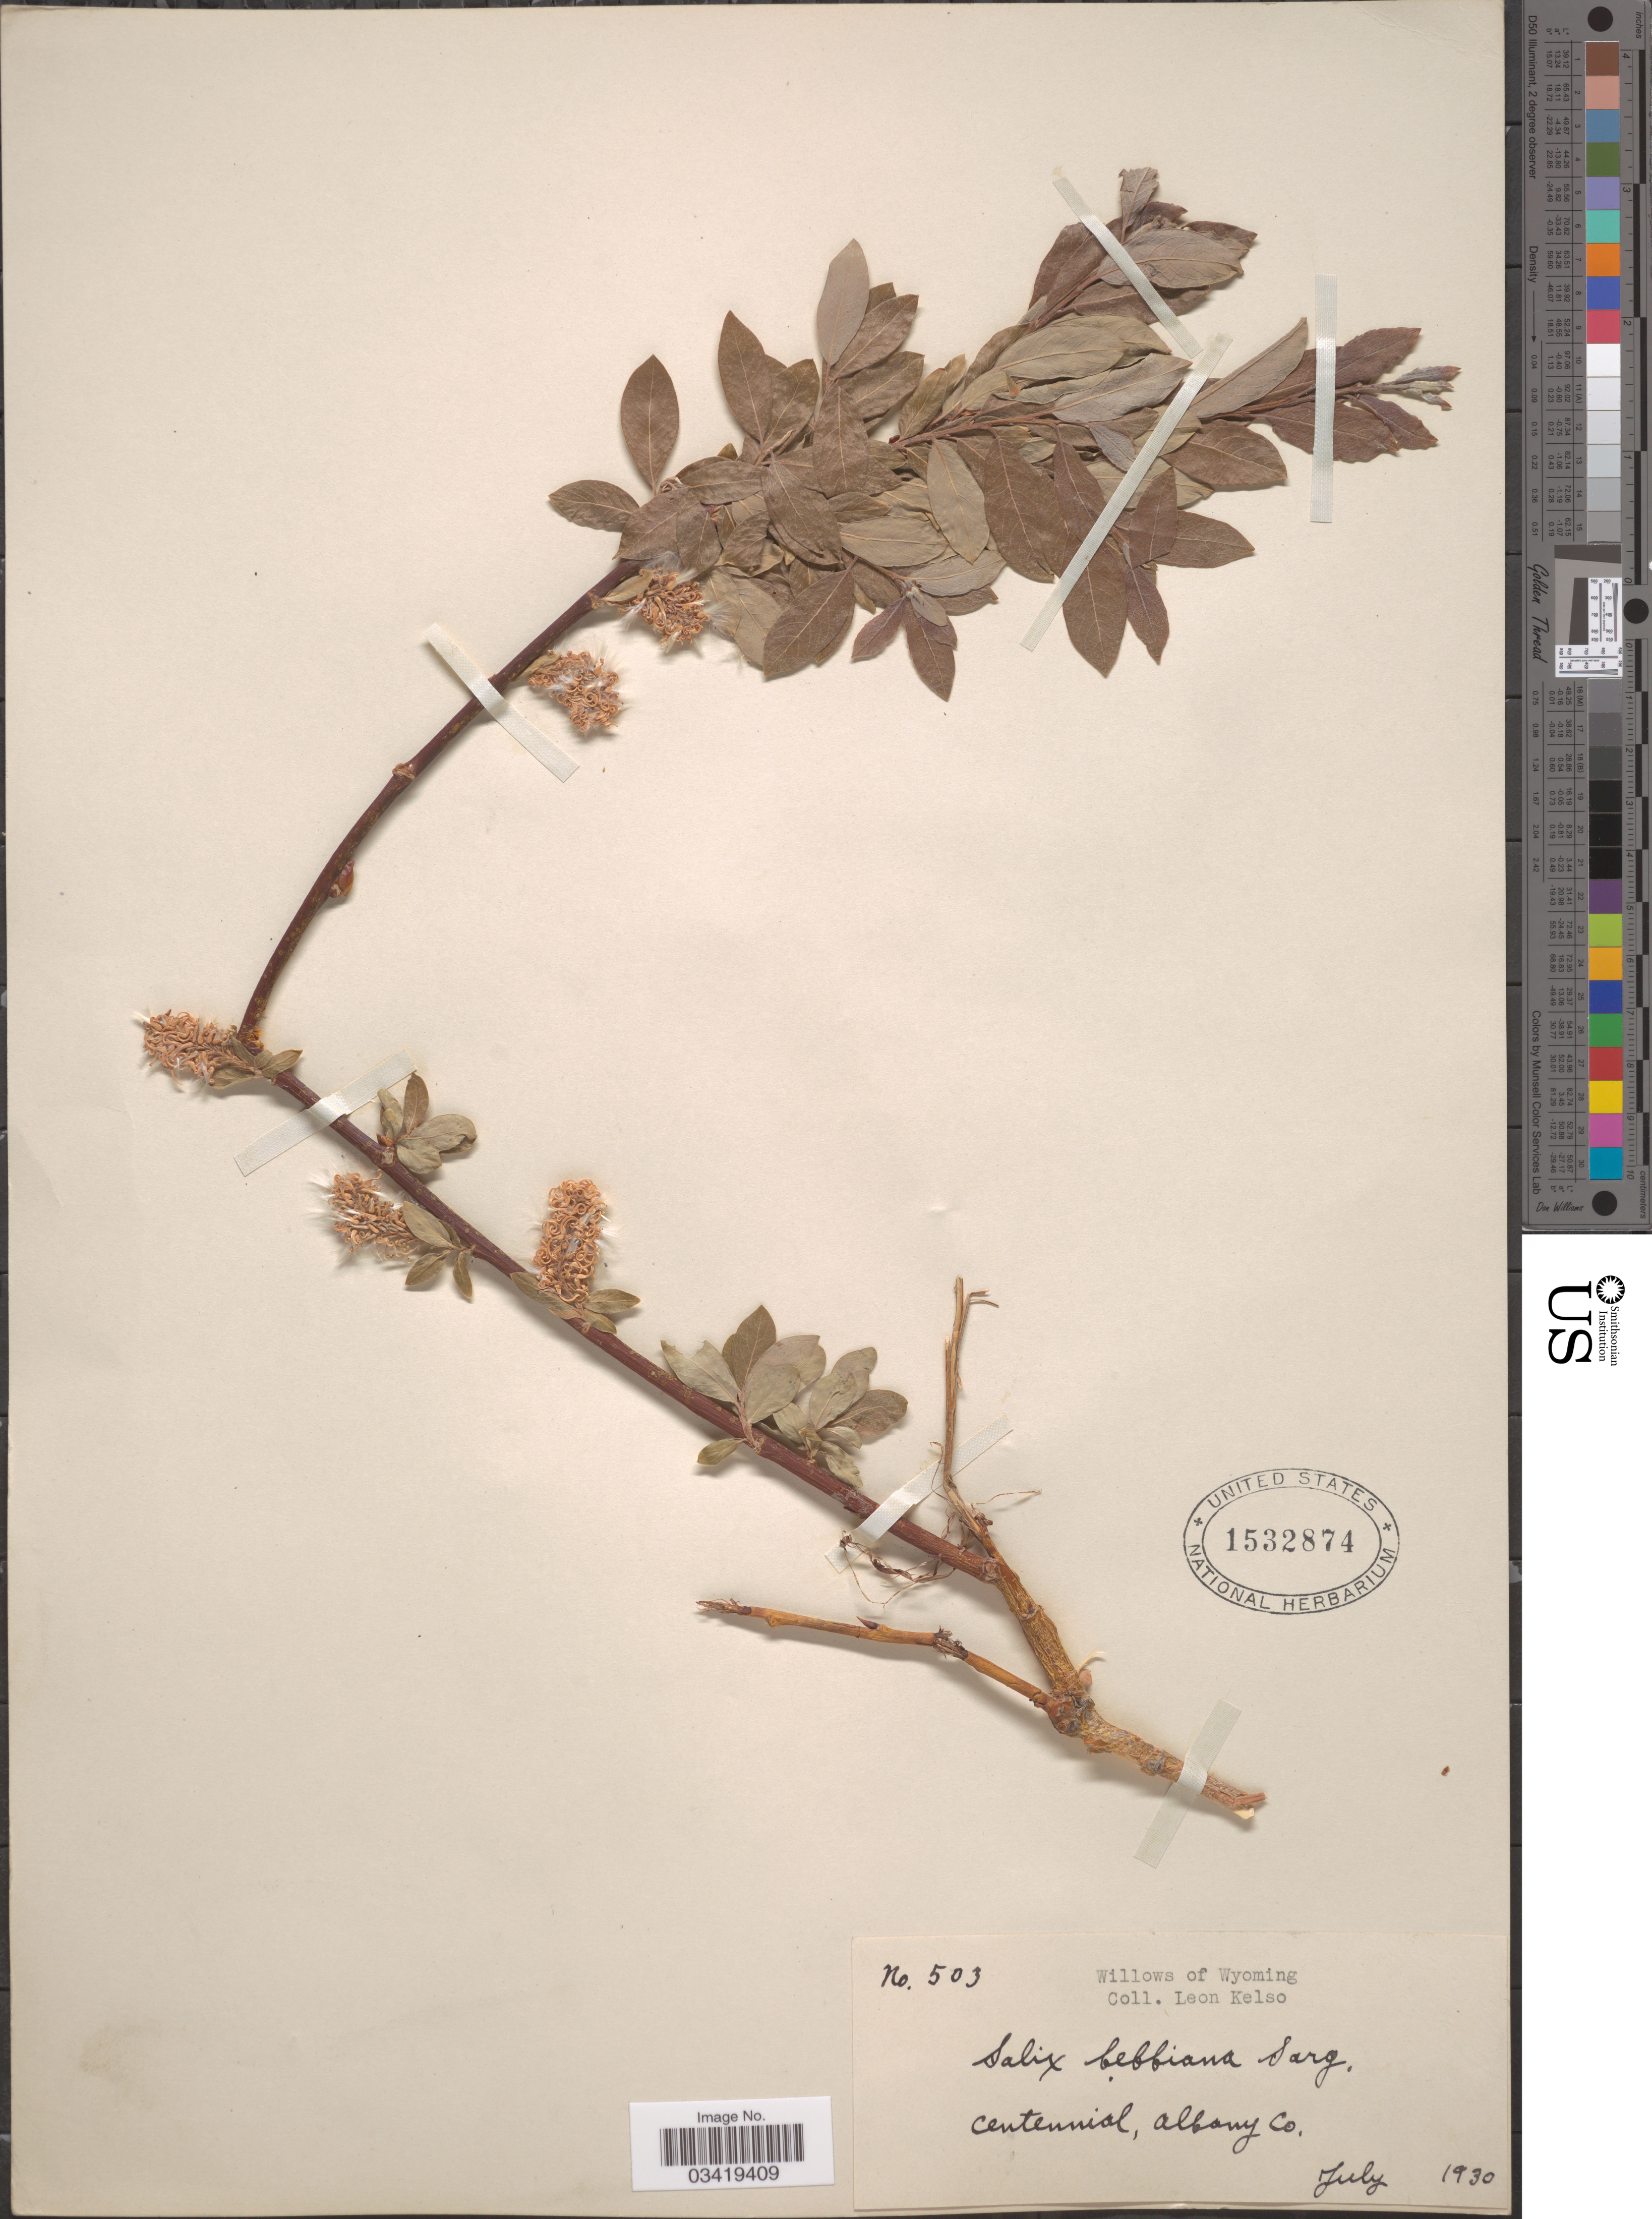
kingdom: Plantae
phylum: Tracheophyta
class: Magnoliopsida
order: Malpighiales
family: Salicaceae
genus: Salix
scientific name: Salix bebbiana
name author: Sarg.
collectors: L. Kelso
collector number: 503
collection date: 1930-07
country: United States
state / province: Wyoming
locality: Centennial, Albany Co.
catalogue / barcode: US 1532874